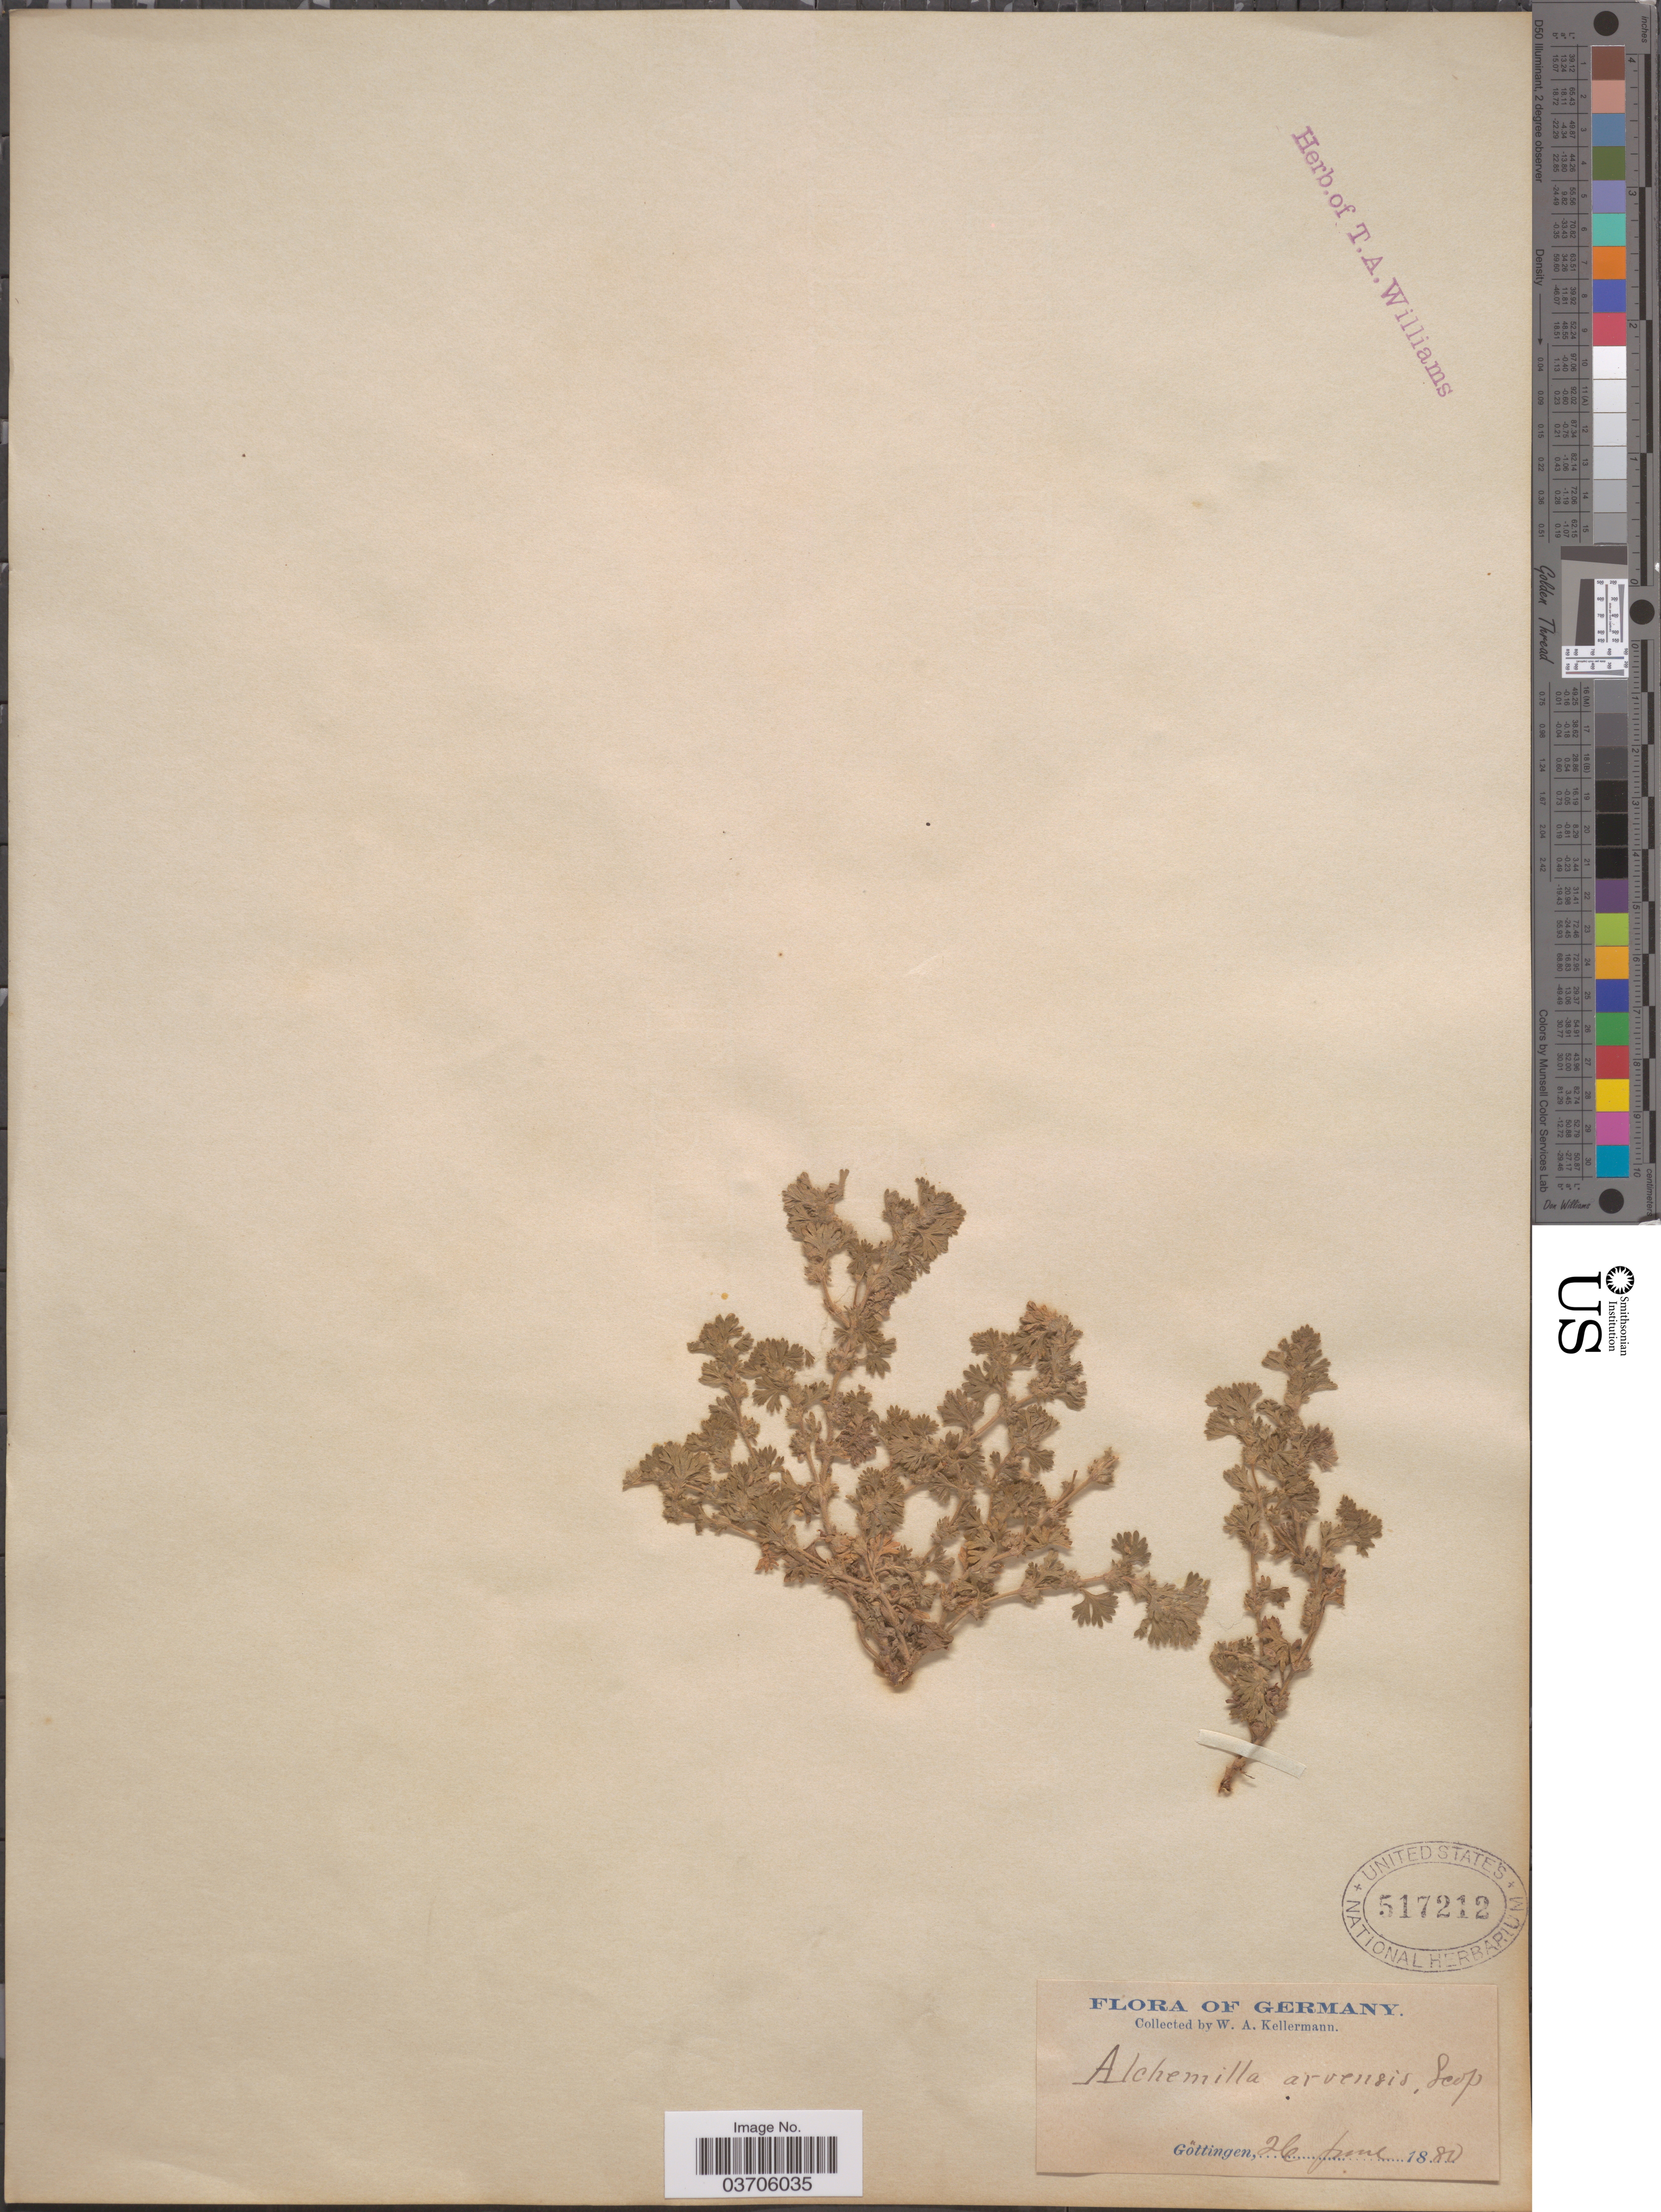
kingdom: Plantae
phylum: Tracheophyta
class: Magnoliopsida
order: Rosales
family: Rosaceae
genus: Aphanes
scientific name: Aphanes arvensis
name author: L.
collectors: W. A. Kellermann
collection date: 1880-06-26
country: Germany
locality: Göttingen.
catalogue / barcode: US 517212